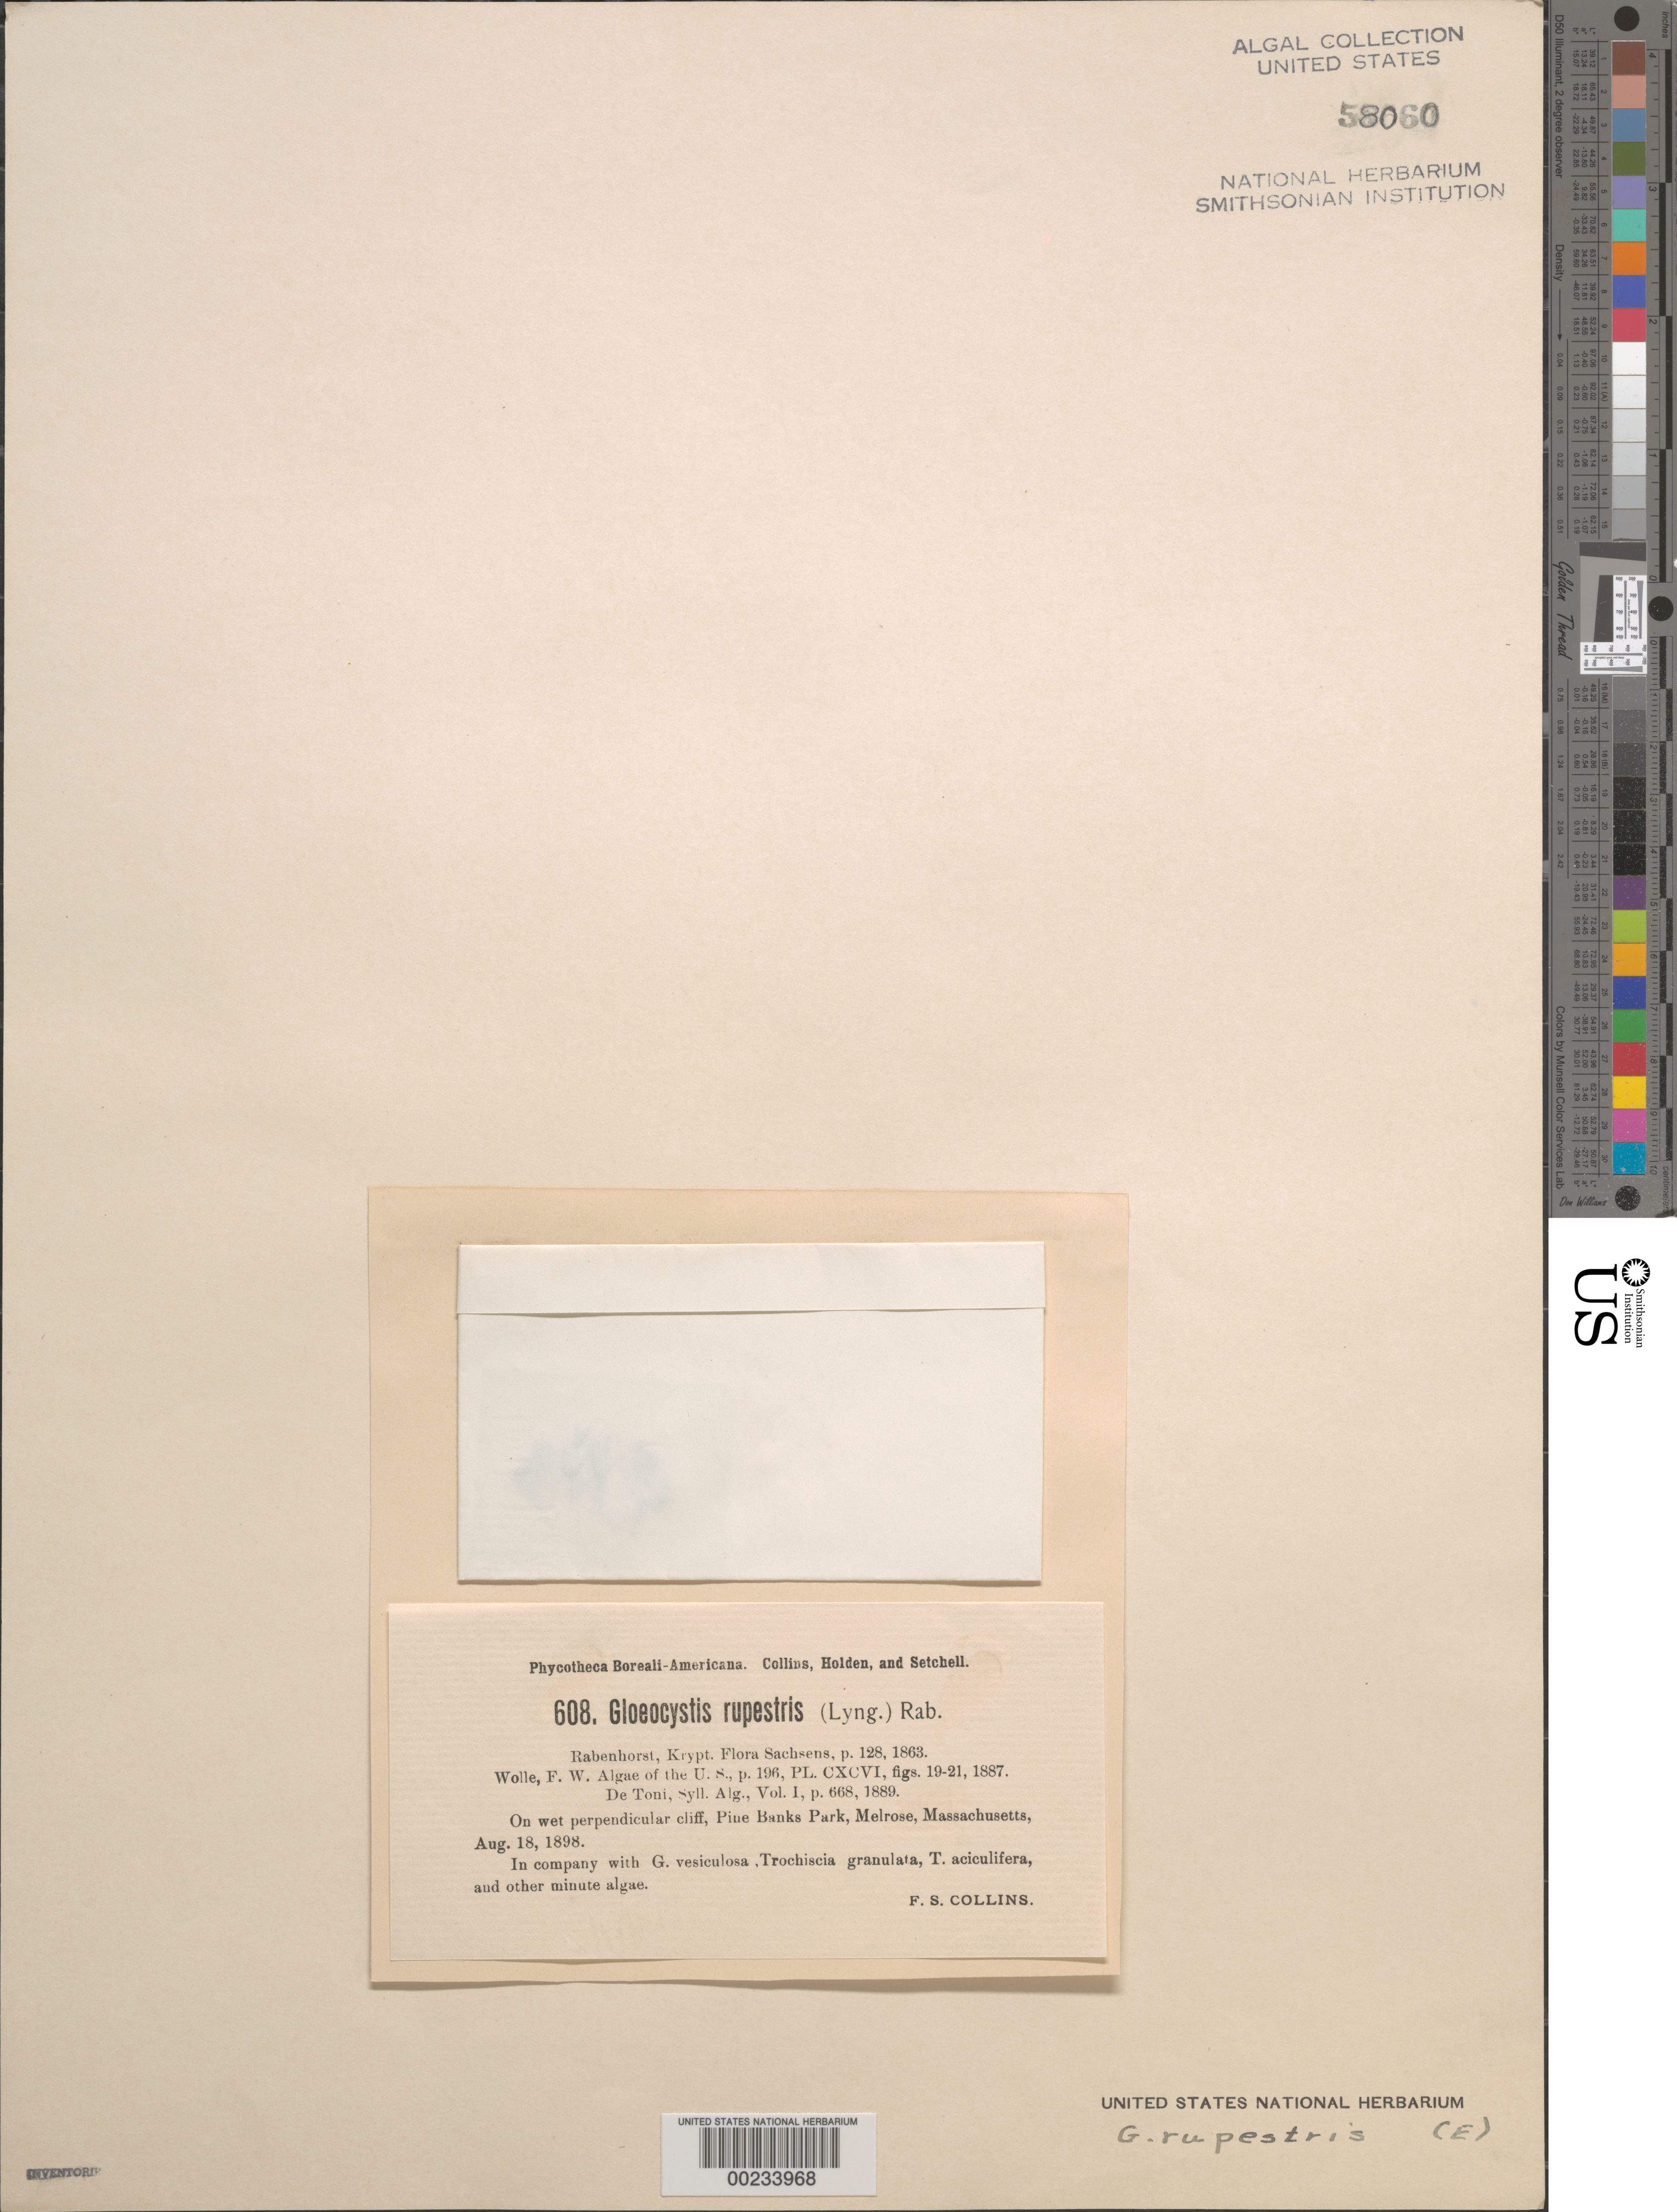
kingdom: Bacteria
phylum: Cyanobacteria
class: Cyanobacteriia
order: Cyanobacteriales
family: Microcystaceae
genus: Gloeothece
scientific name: Gloeothece rupestris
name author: (Lyngb.) Bornet in Wittr. & Nordstedt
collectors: F. Collins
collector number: PB-A 608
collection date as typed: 18 Aug 1898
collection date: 1898-08-18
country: United States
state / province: Massachusetts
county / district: Middlesex County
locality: Melrose, Pine Banks Park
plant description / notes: Collins, Holden & Setchell, Phycotheca Boreali-Americana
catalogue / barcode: US 58060